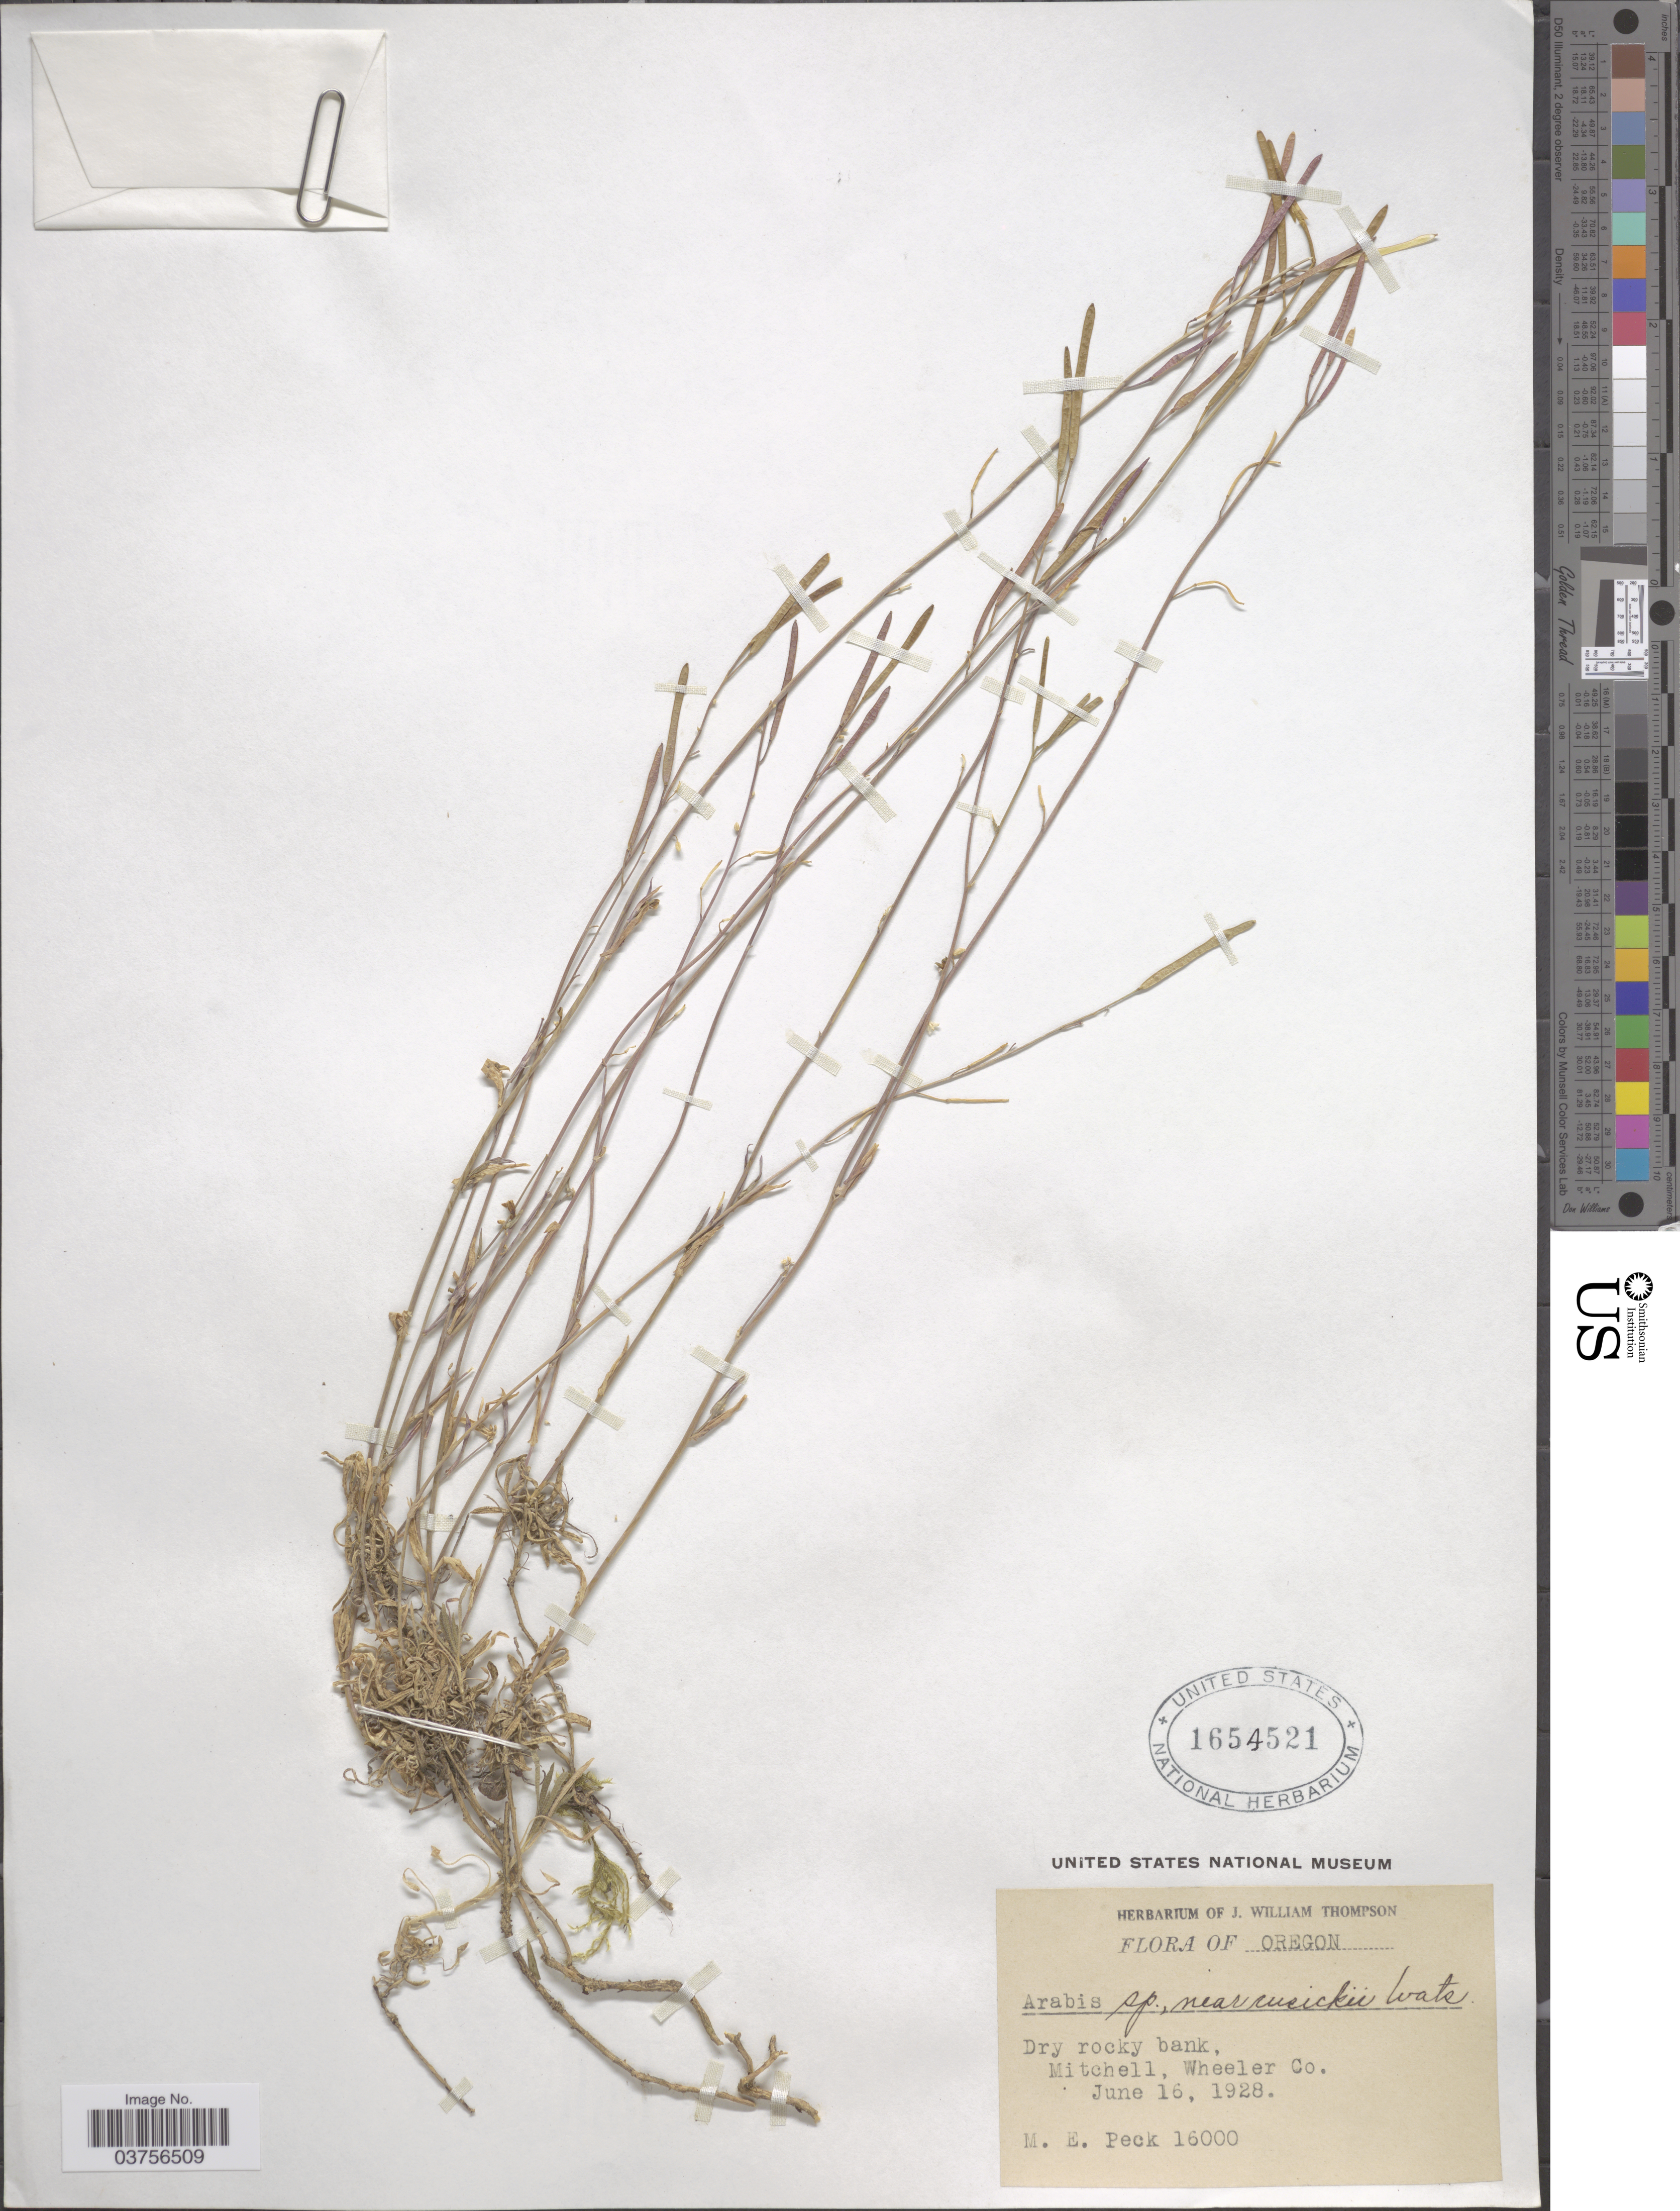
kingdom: Plantae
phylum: Tracheophyta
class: Magnoliopsida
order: Brassicales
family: Brassicaceae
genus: Arabis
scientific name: Arabis cusickii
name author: S. Watson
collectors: M. E. Peck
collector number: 16000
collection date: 1928-06-16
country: United States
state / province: Oregon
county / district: Wheeler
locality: Mitchell, Wheeler Co.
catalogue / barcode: US 1654521